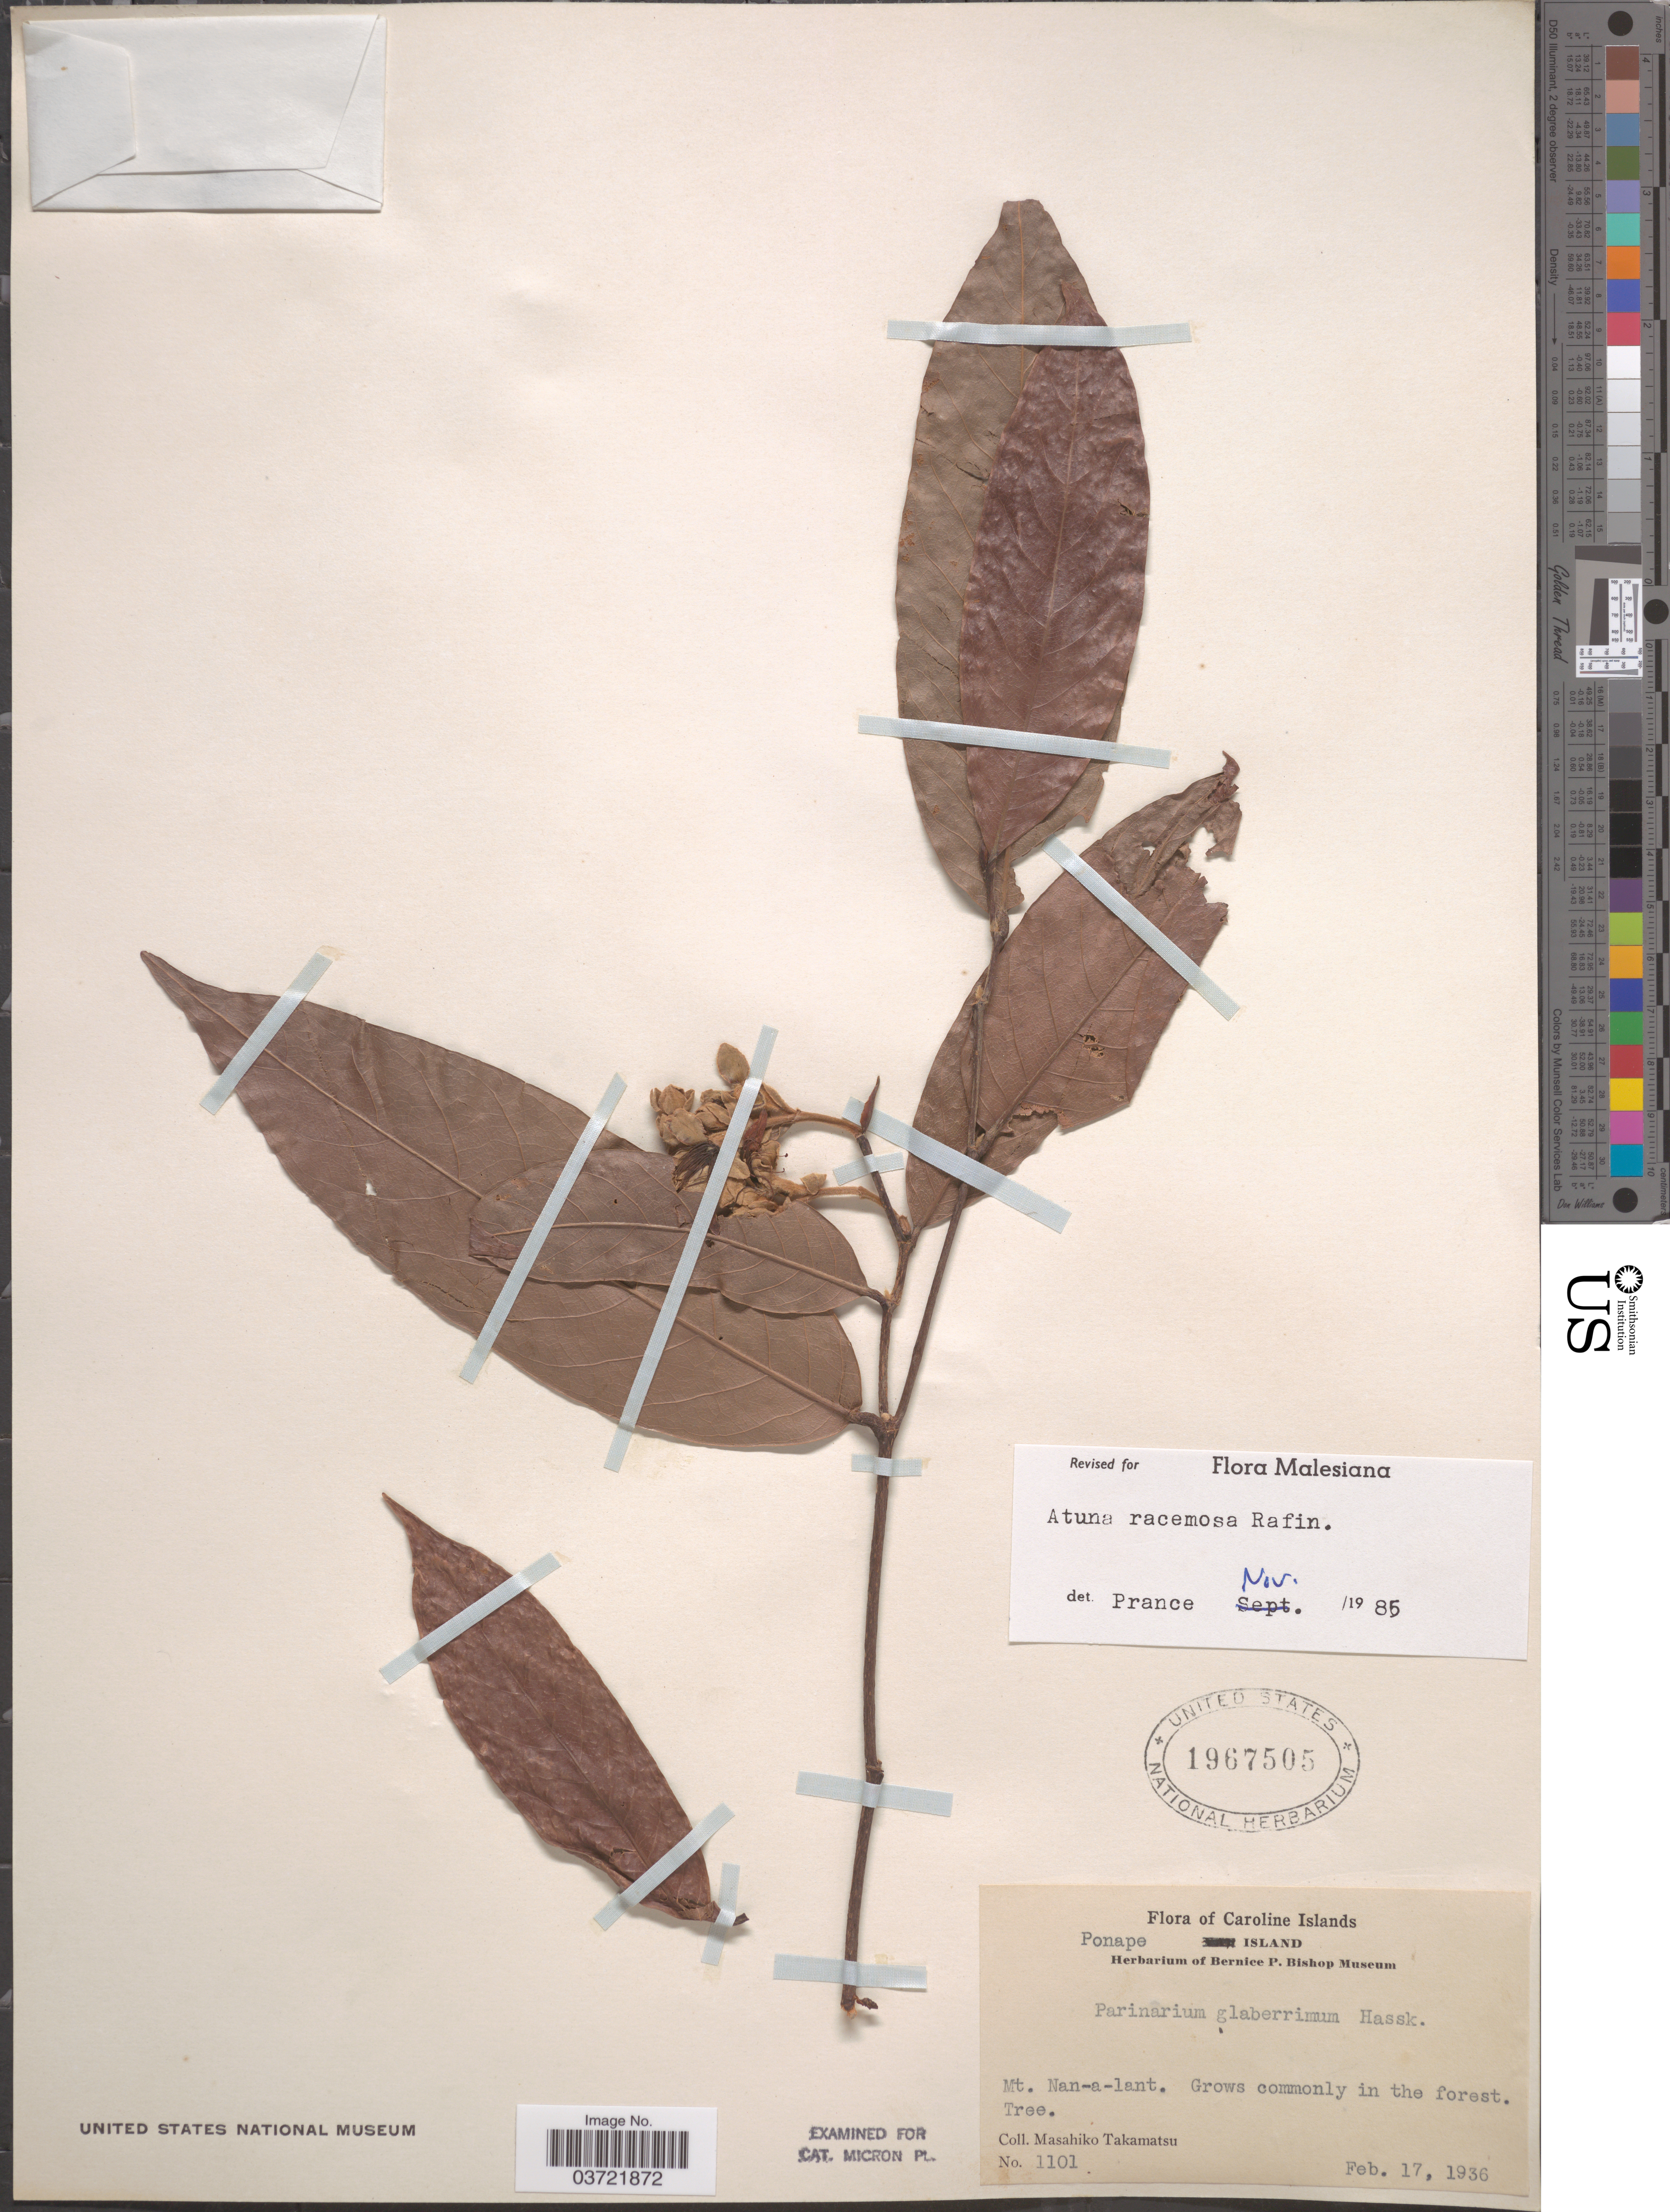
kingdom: Plantae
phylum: Tracheophyta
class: Magnoliopsida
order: Malpighiales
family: Chrysobalanaceae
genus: Atuna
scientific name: Atuna racemosa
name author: Raf.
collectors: M. Takamatsu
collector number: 1101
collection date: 1936-02-17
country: Micronesia, Federated States of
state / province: Pohnpei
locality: Caroline Islands. Ponape Island. Mt. Nan-a-lant.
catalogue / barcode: US 1967505